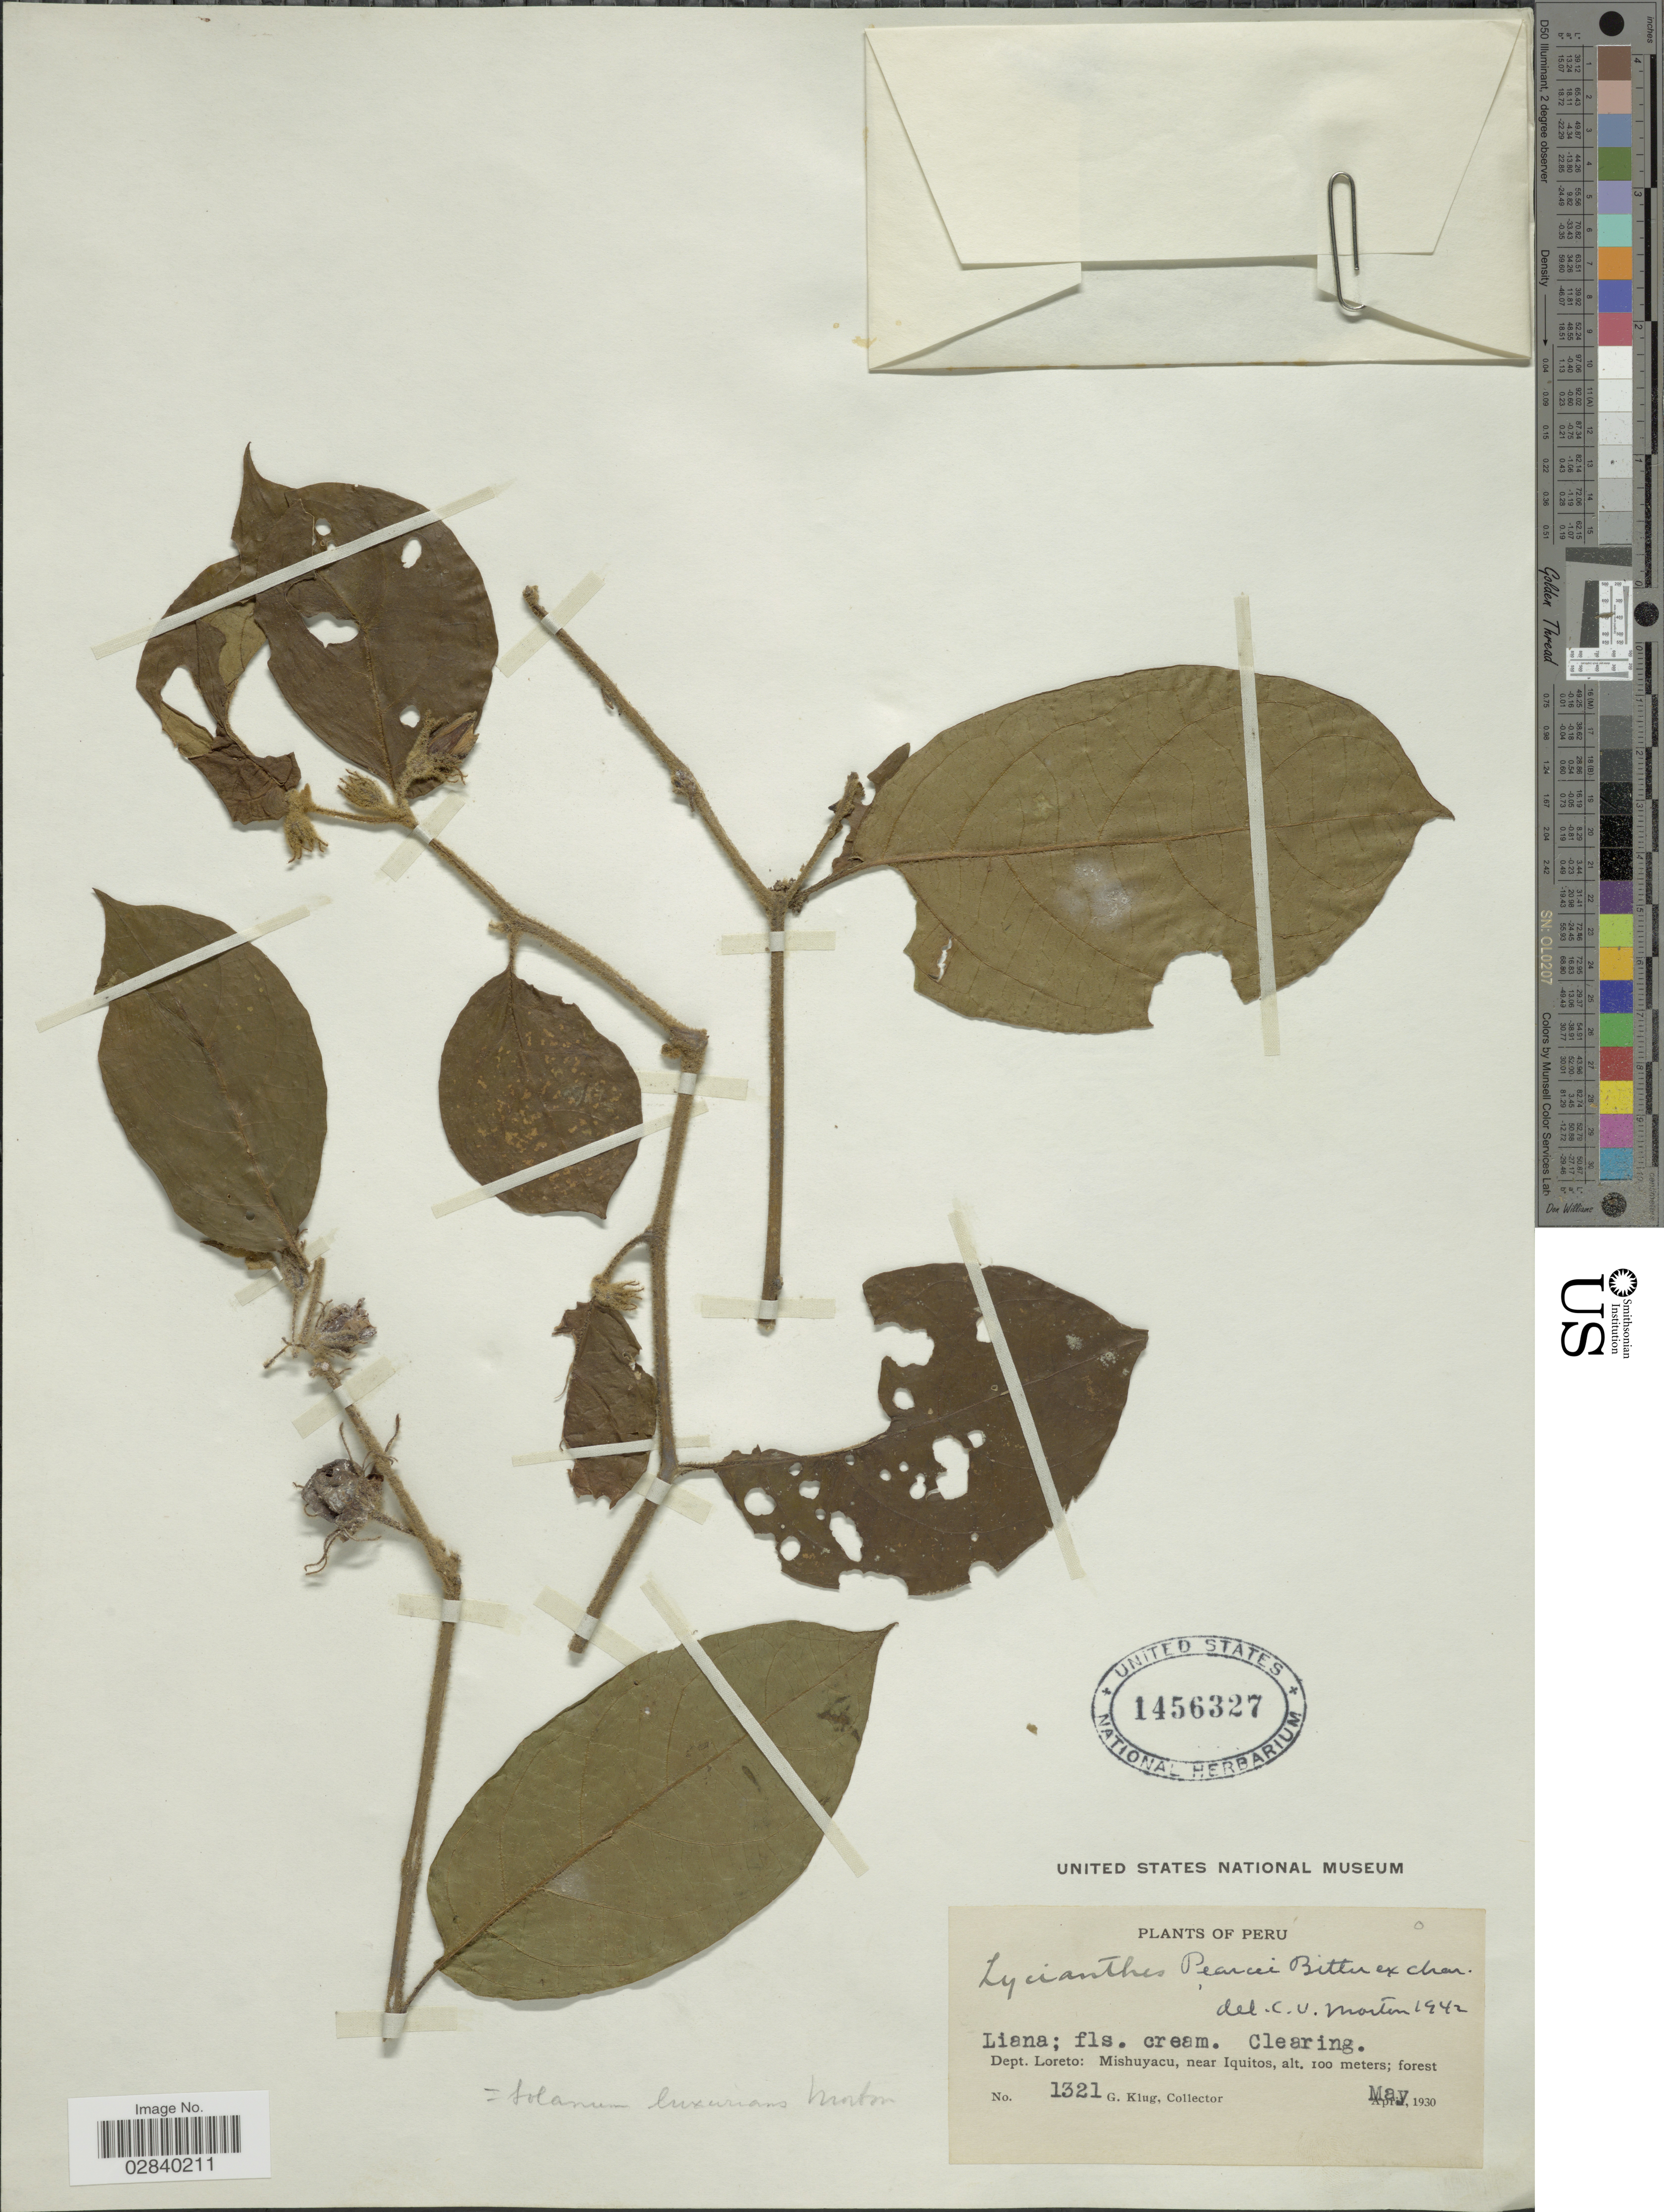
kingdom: Plantae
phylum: Tracheophyta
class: Magnoliopsida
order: Solanales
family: Solanaceae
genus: Lycianthes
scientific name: Lycianthes pearcei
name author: Bitter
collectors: G. Klug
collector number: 1321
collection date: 1930-05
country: Peru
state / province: Loreto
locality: Dept. Loreto: Mishuyacu, near Iquitos.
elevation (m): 100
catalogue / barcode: US 1456327